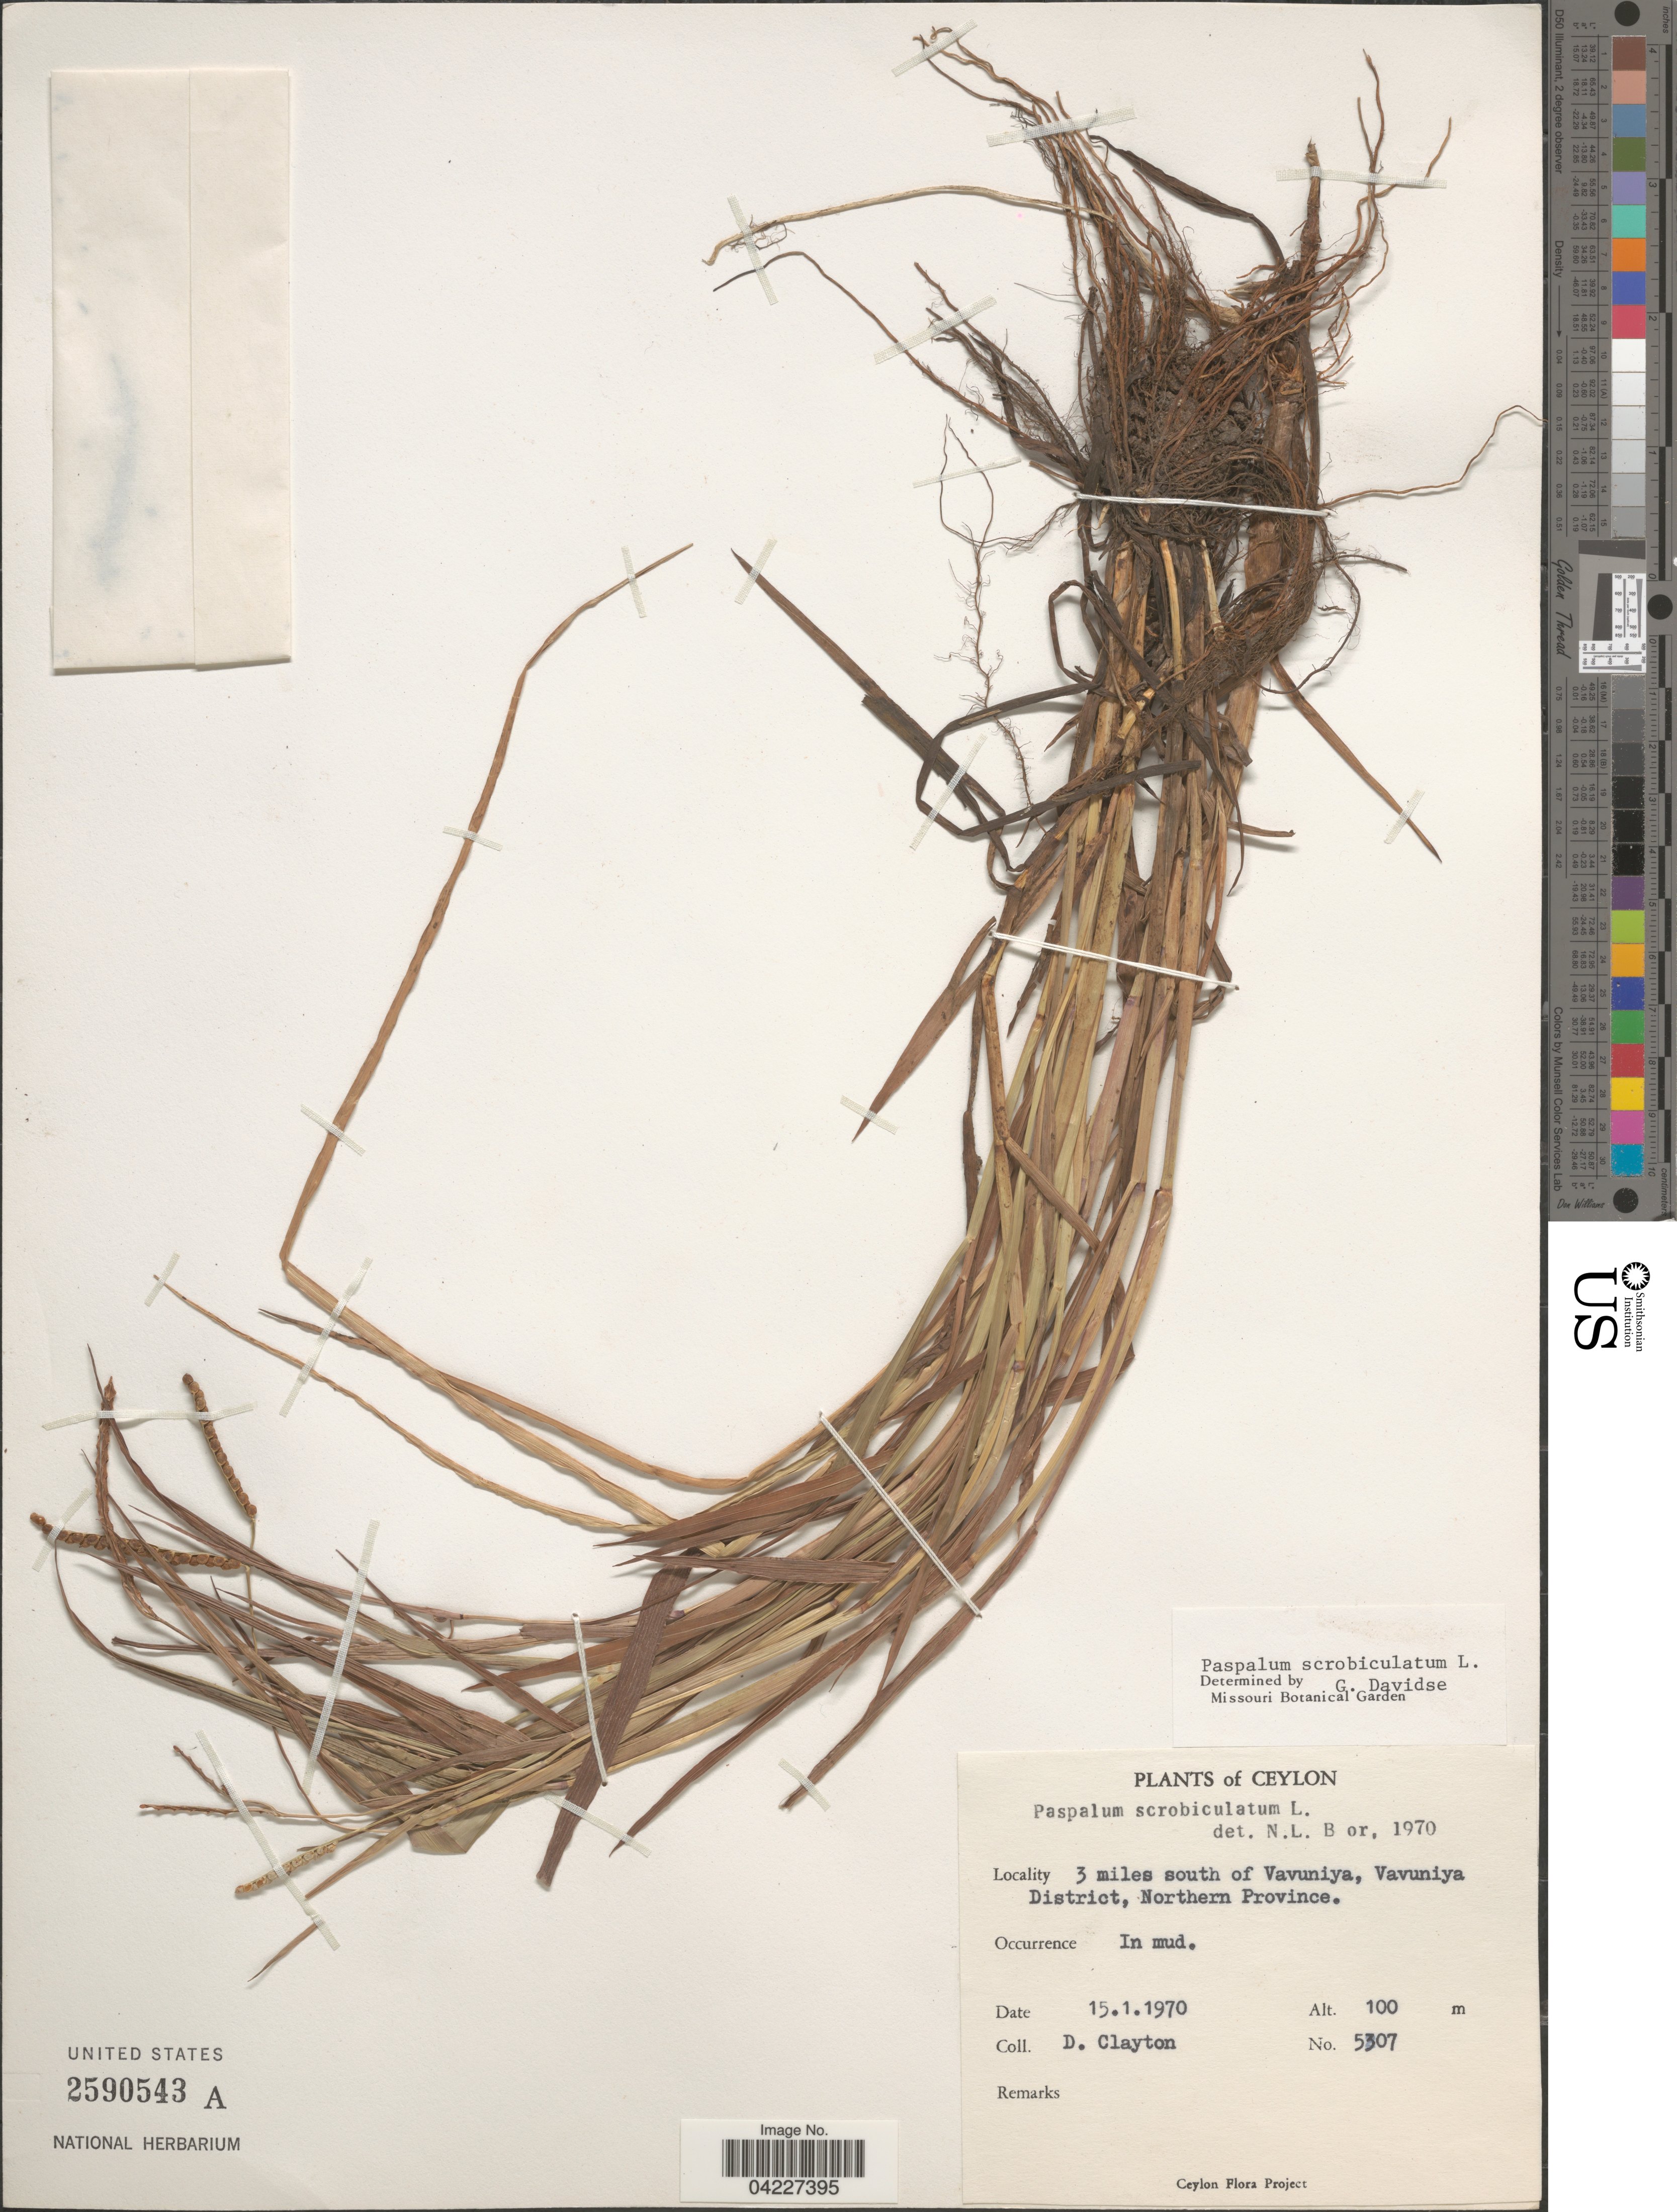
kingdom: Plantae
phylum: Tracheophyta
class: Liliopsida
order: Poales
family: Poaceae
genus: Paspalum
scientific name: Paspalum scrobiculatum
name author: L.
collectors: D. Clayton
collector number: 5307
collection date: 1970-01-15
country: Sri Lanka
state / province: Northern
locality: Ceylon. 3 miles south of Vavuniya, Vavuniya District.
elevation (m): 100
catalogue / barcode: US 2590543A